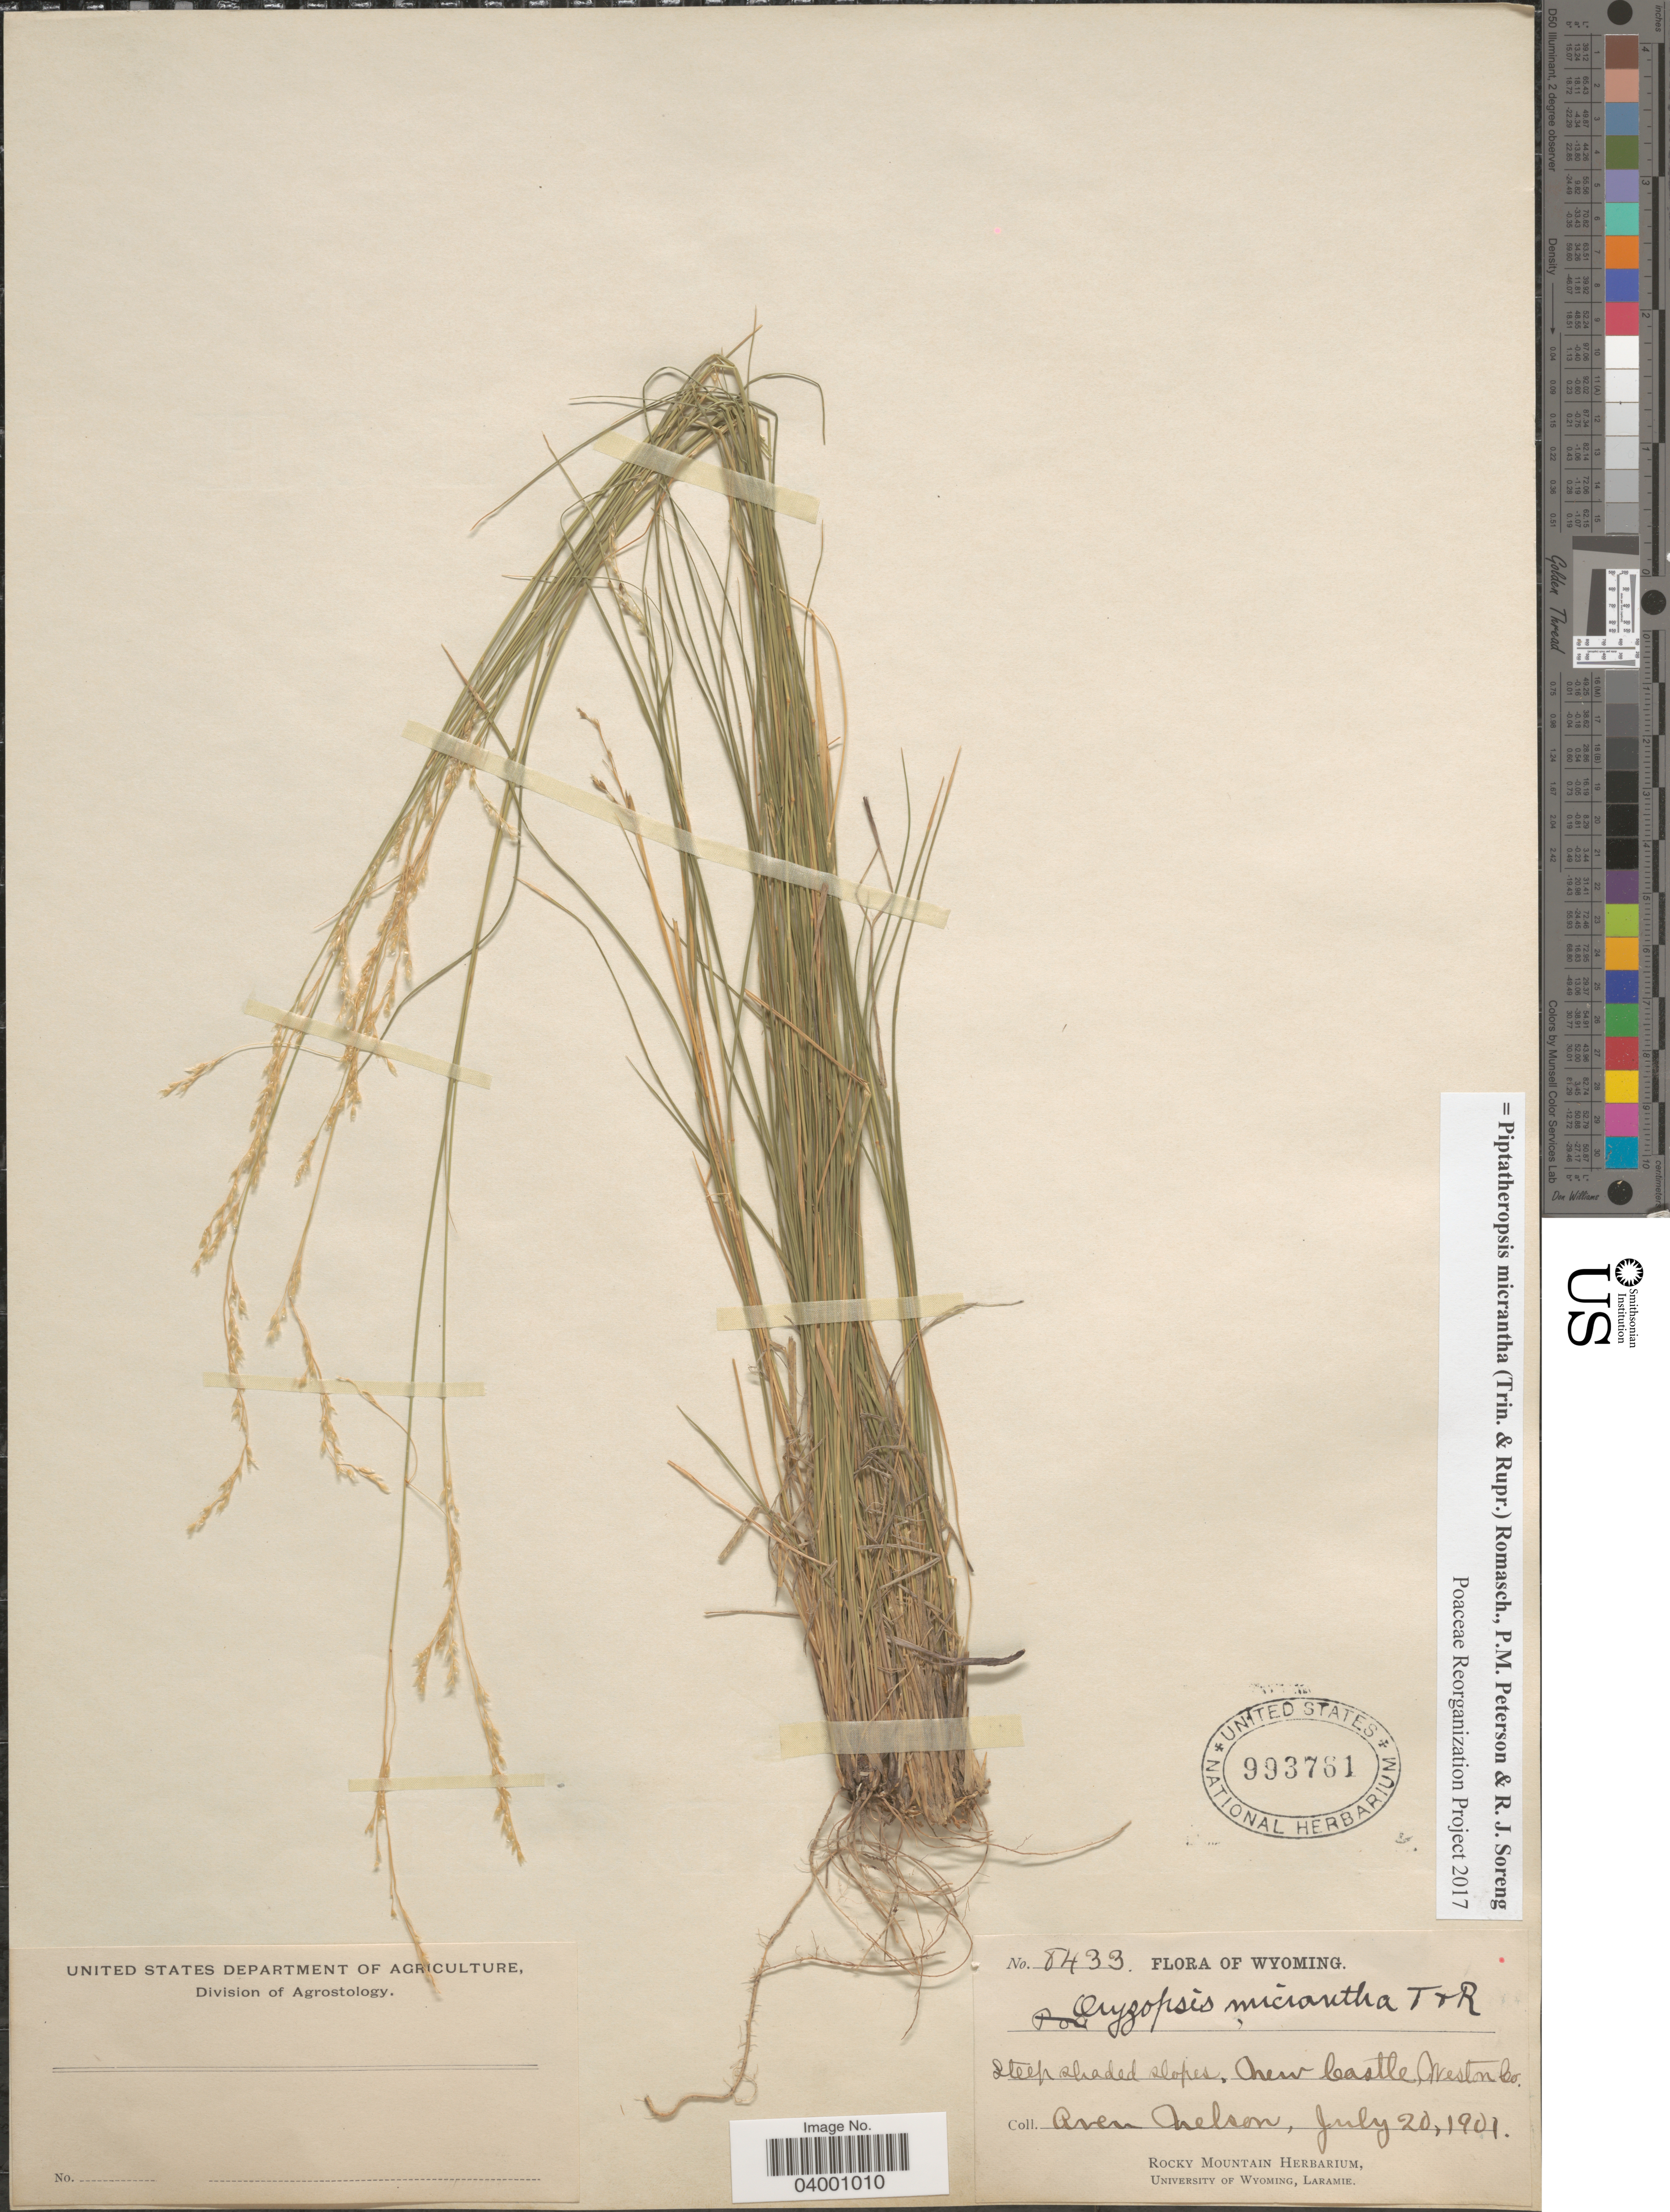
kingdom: Plantae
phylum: Tracheophyta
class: Liliopsida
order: Poales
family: Poaceae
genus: Piptatheropsis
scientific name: Piptatheropsis micrantha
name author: (Trin. & Rupr.) Romasch.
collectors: A. Nelson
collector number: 8433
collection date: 1901-07-20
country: United States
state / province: Wyoming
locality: New Castle, Weston Co.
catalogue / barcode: US 993761